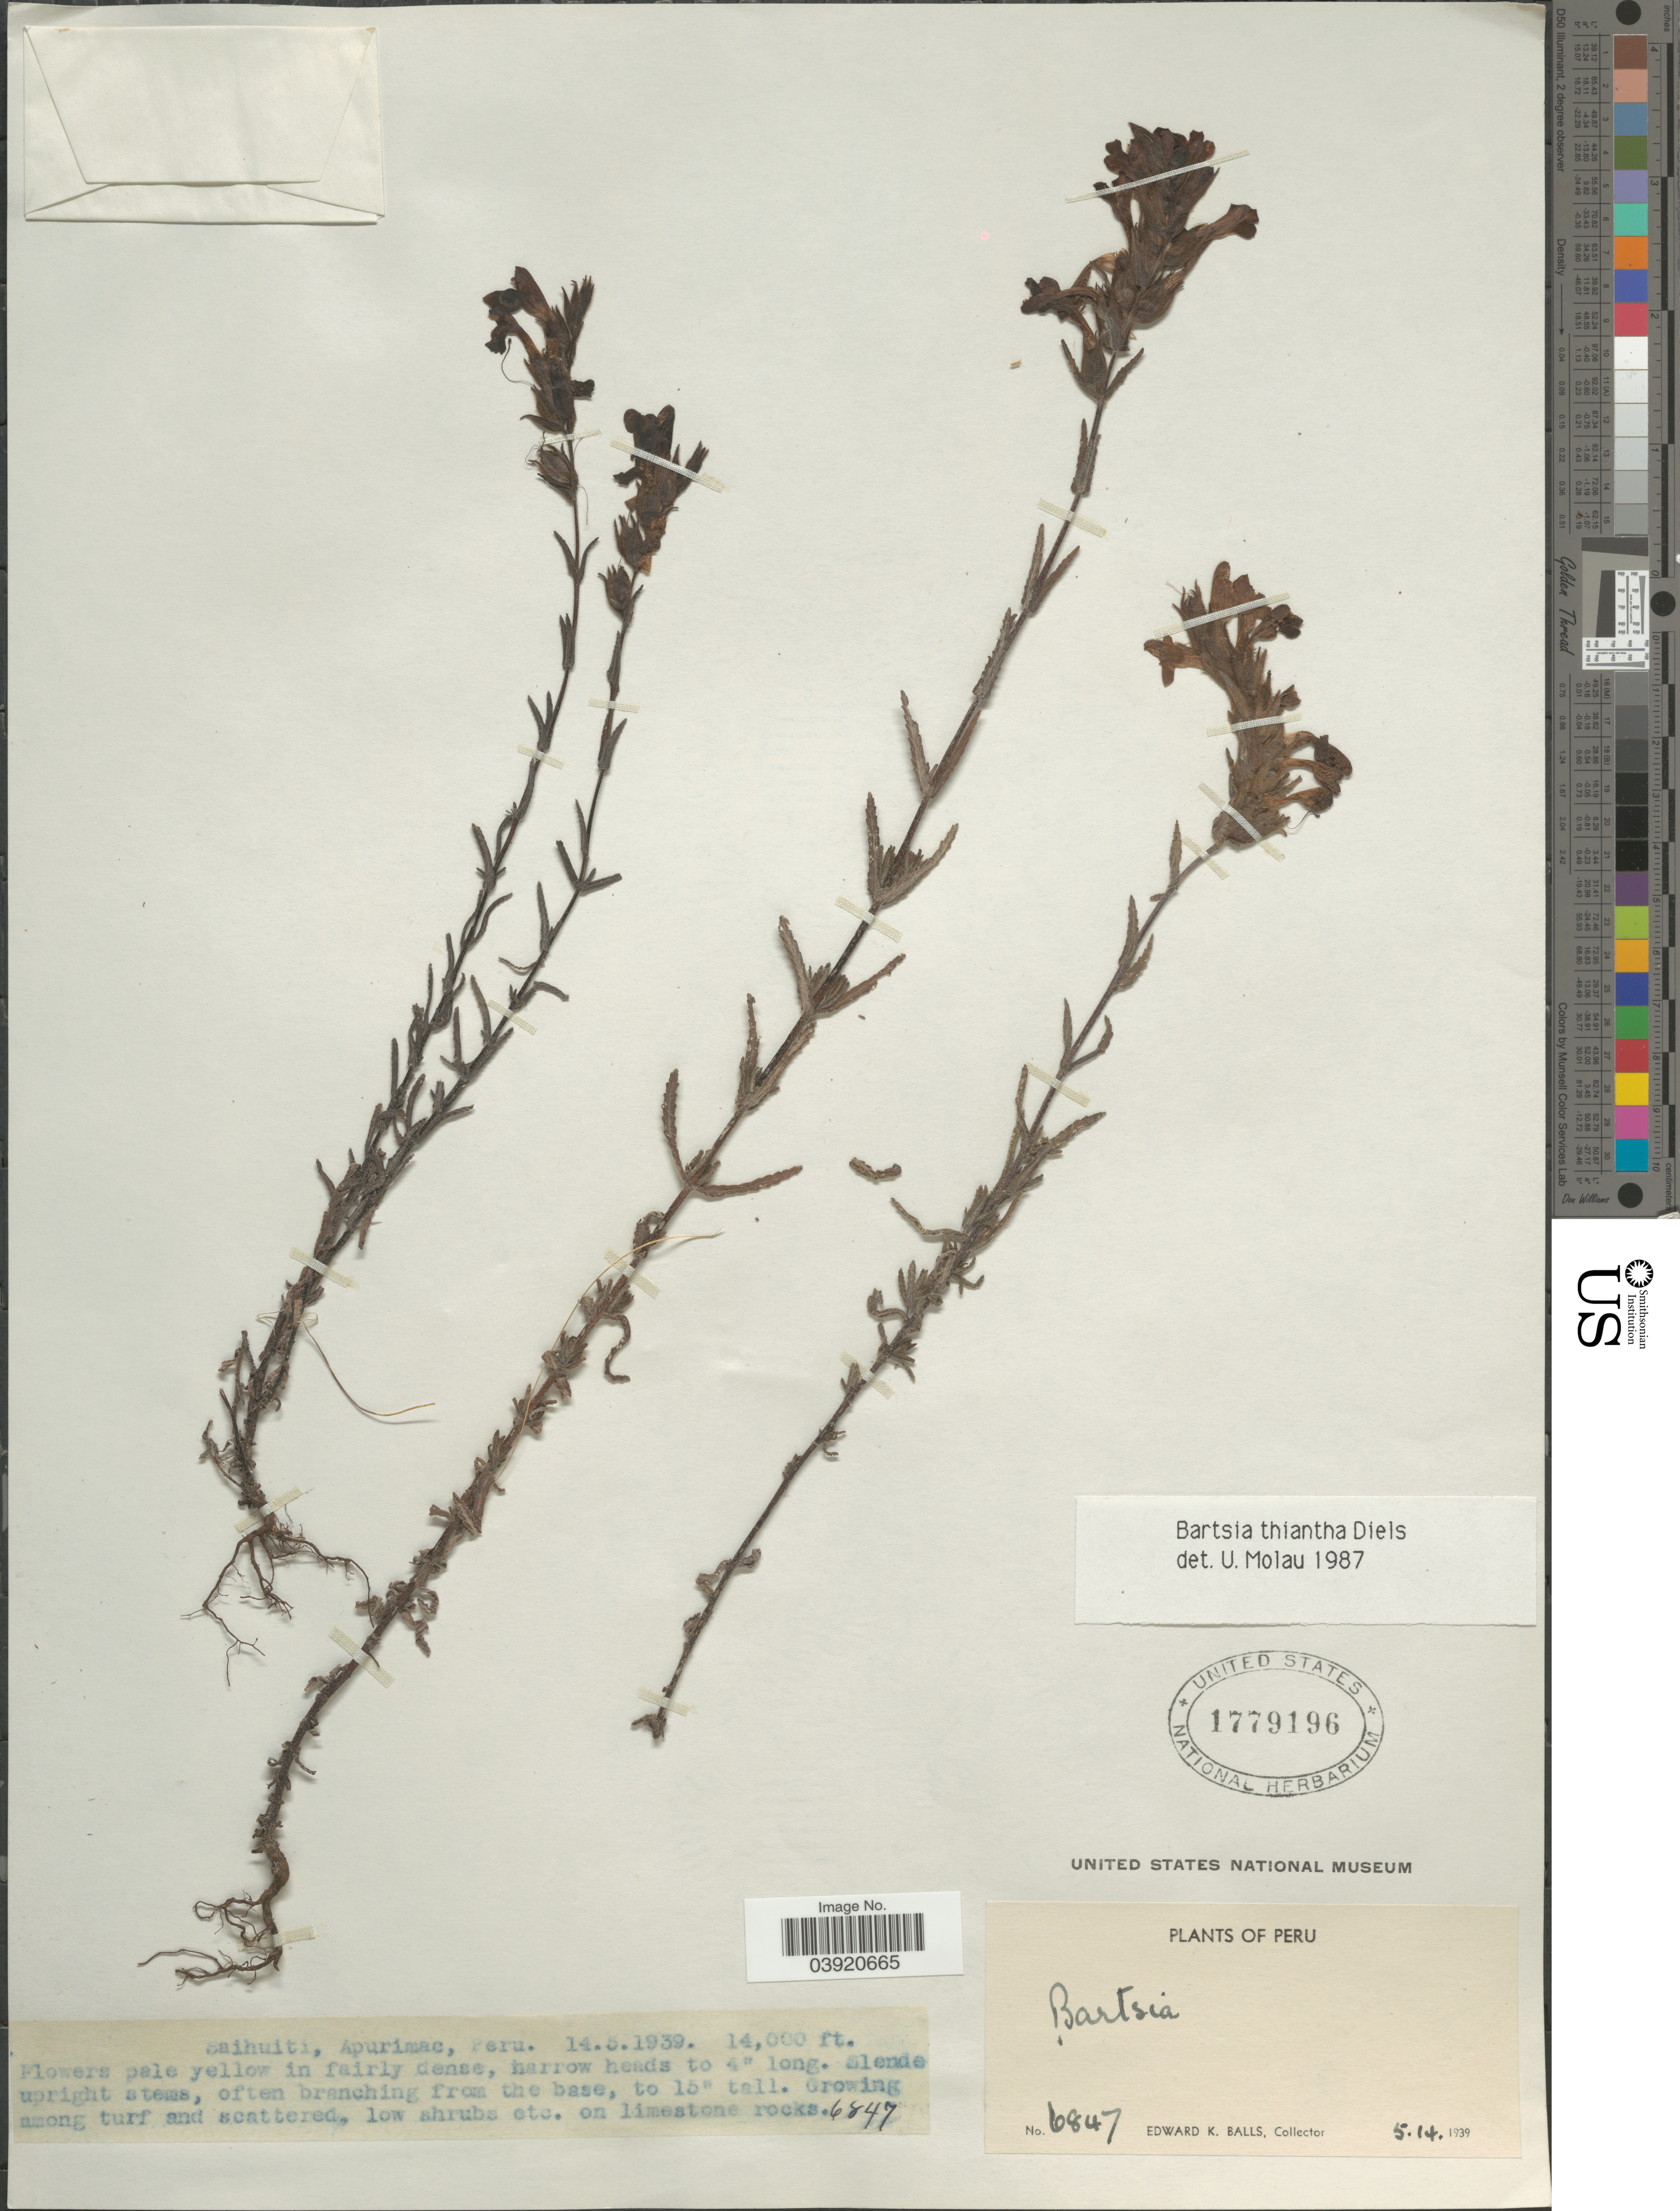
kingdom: Plantae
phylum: Tracheophyta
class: Magnoliopsida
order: Lamiales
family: Orobanchaceae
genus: Bartsia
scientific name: Bartsia thiantha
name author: Diels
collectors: E. K. Balls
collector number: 6847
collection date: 1939-05-14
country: Peru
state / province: Apurímac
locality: Saihuiti.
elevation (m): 4267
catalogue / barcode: US 1779196